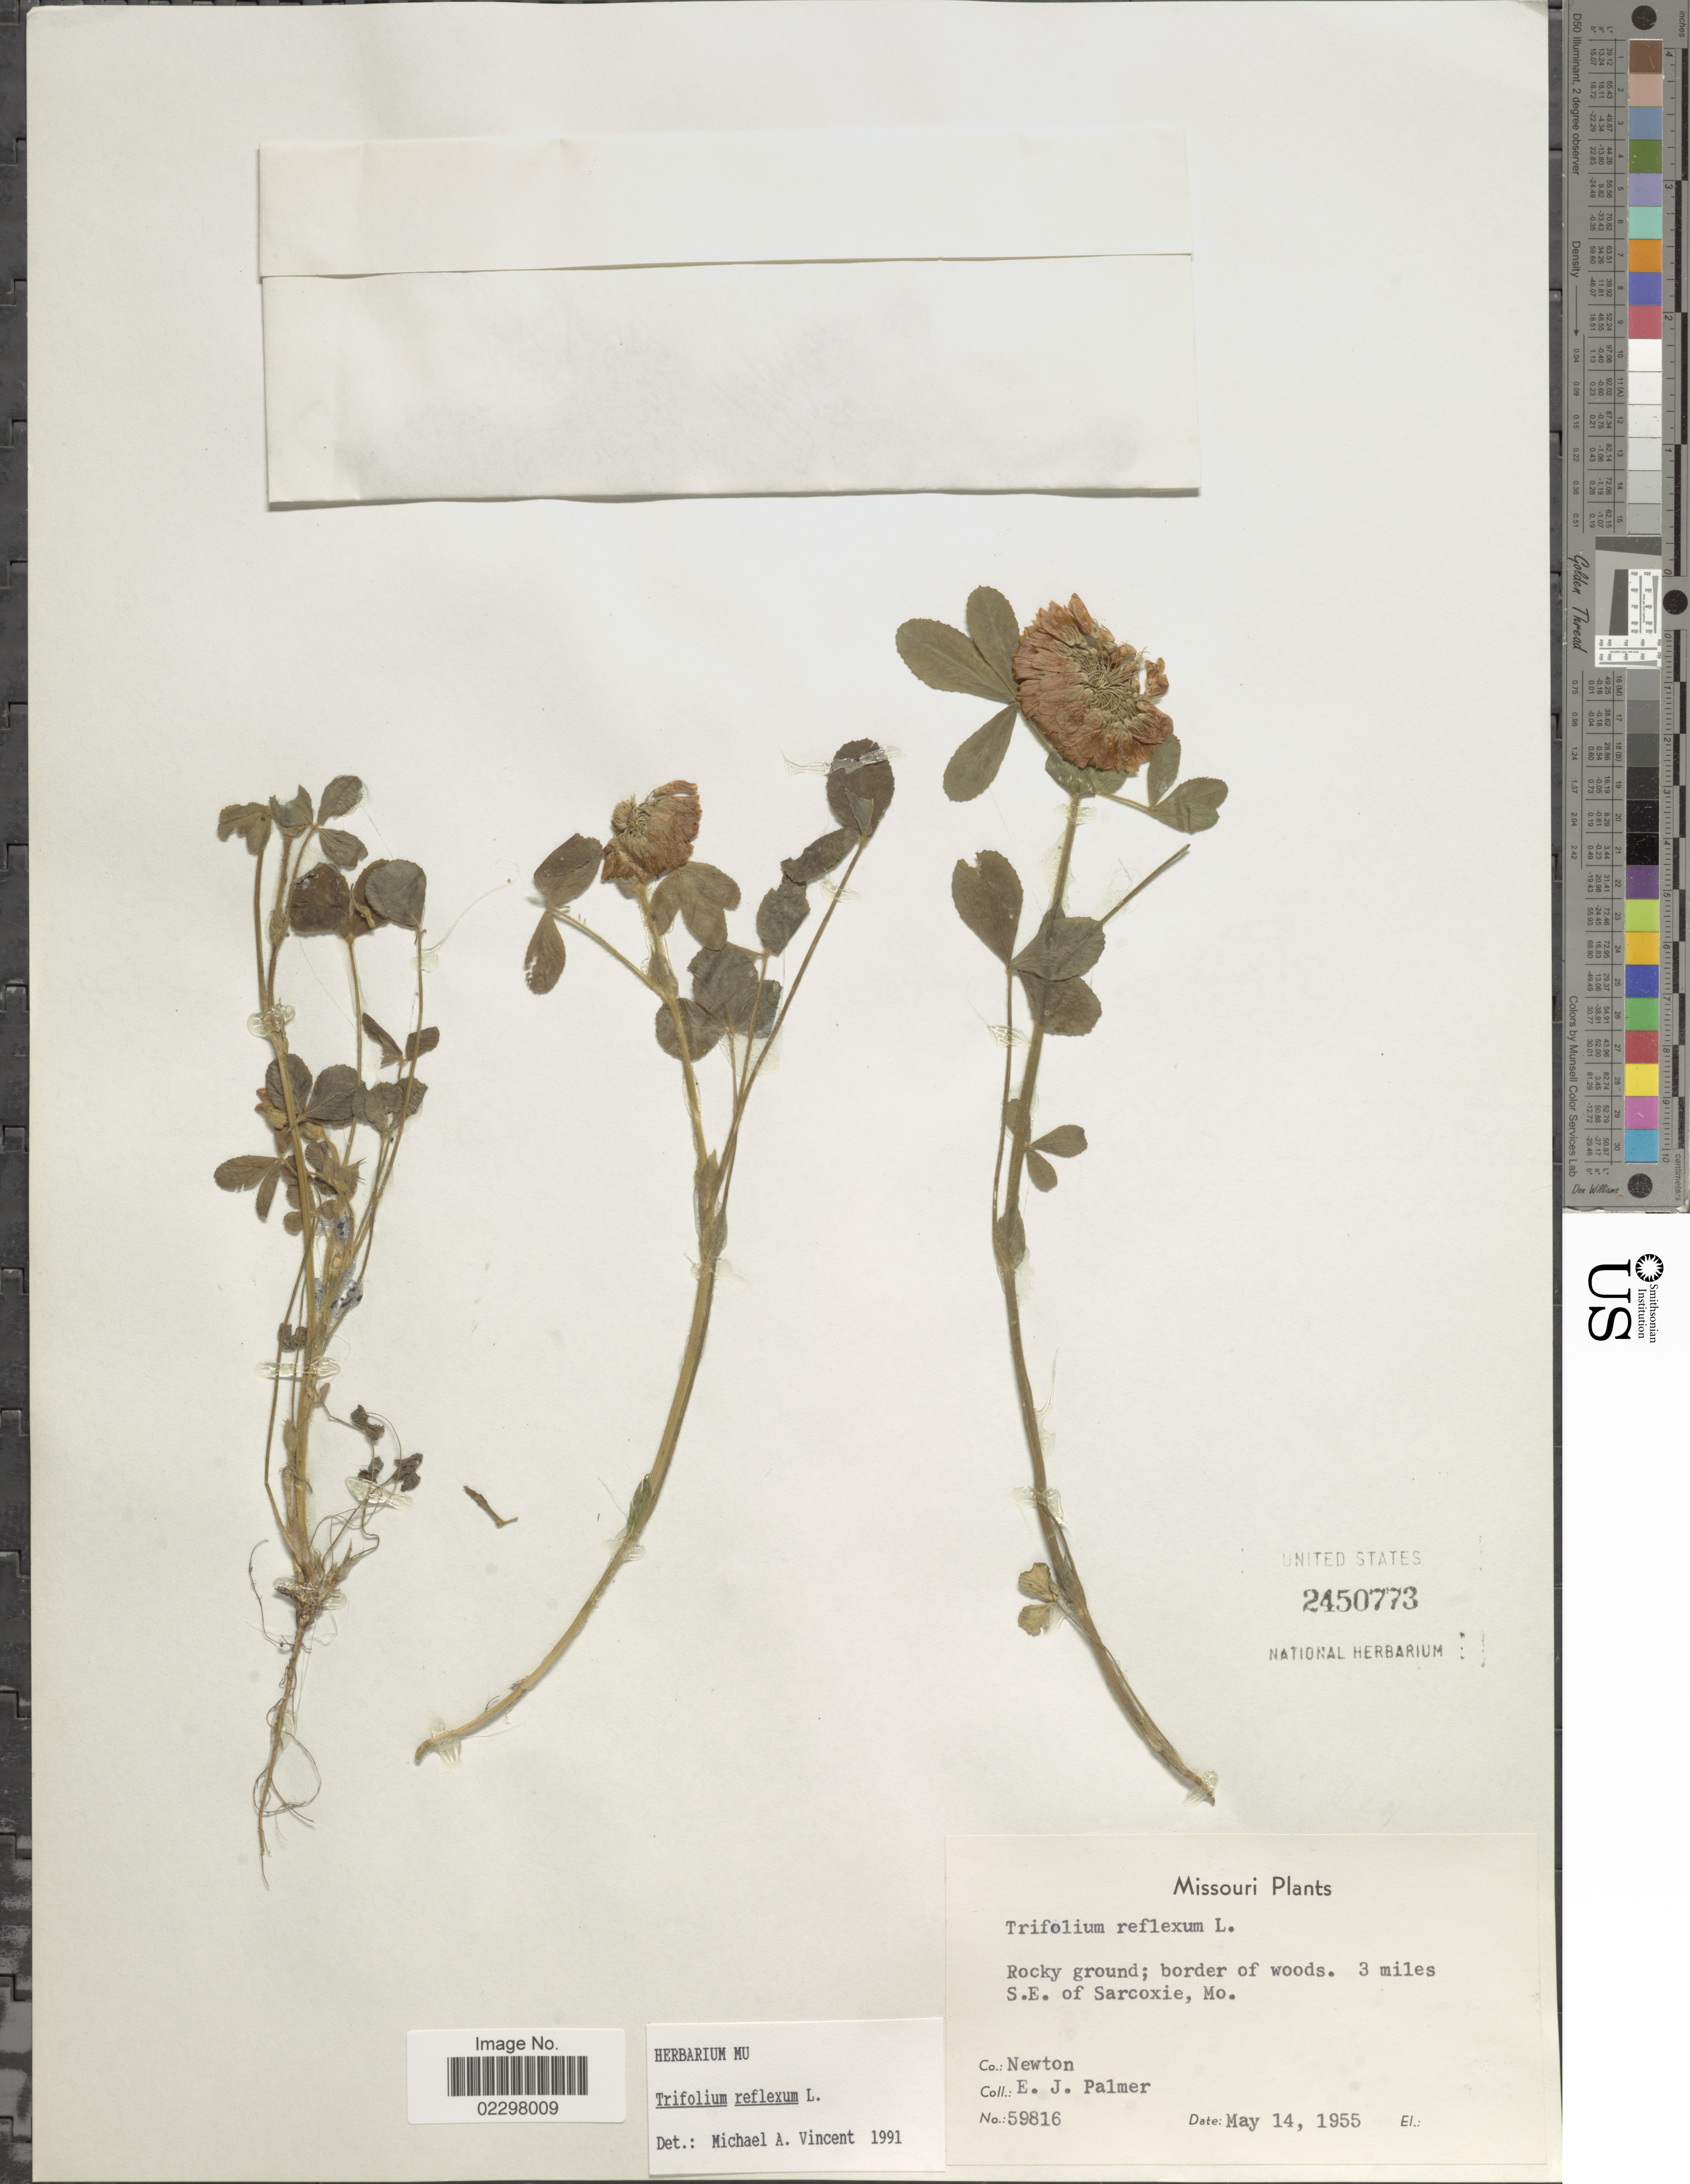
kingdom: Plantae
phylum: Tracheophyta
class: Magnoliopsida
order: Fabales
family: Fabaceae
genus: Trifolium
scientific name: Trifolium reflexum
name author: L.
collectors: E. J. Palmer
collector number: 59816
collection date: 1955-05-14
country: United States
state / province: Missouri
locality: Border of woods, 3 miles S.E. of Sarcoxie.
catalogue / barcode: US 2450773